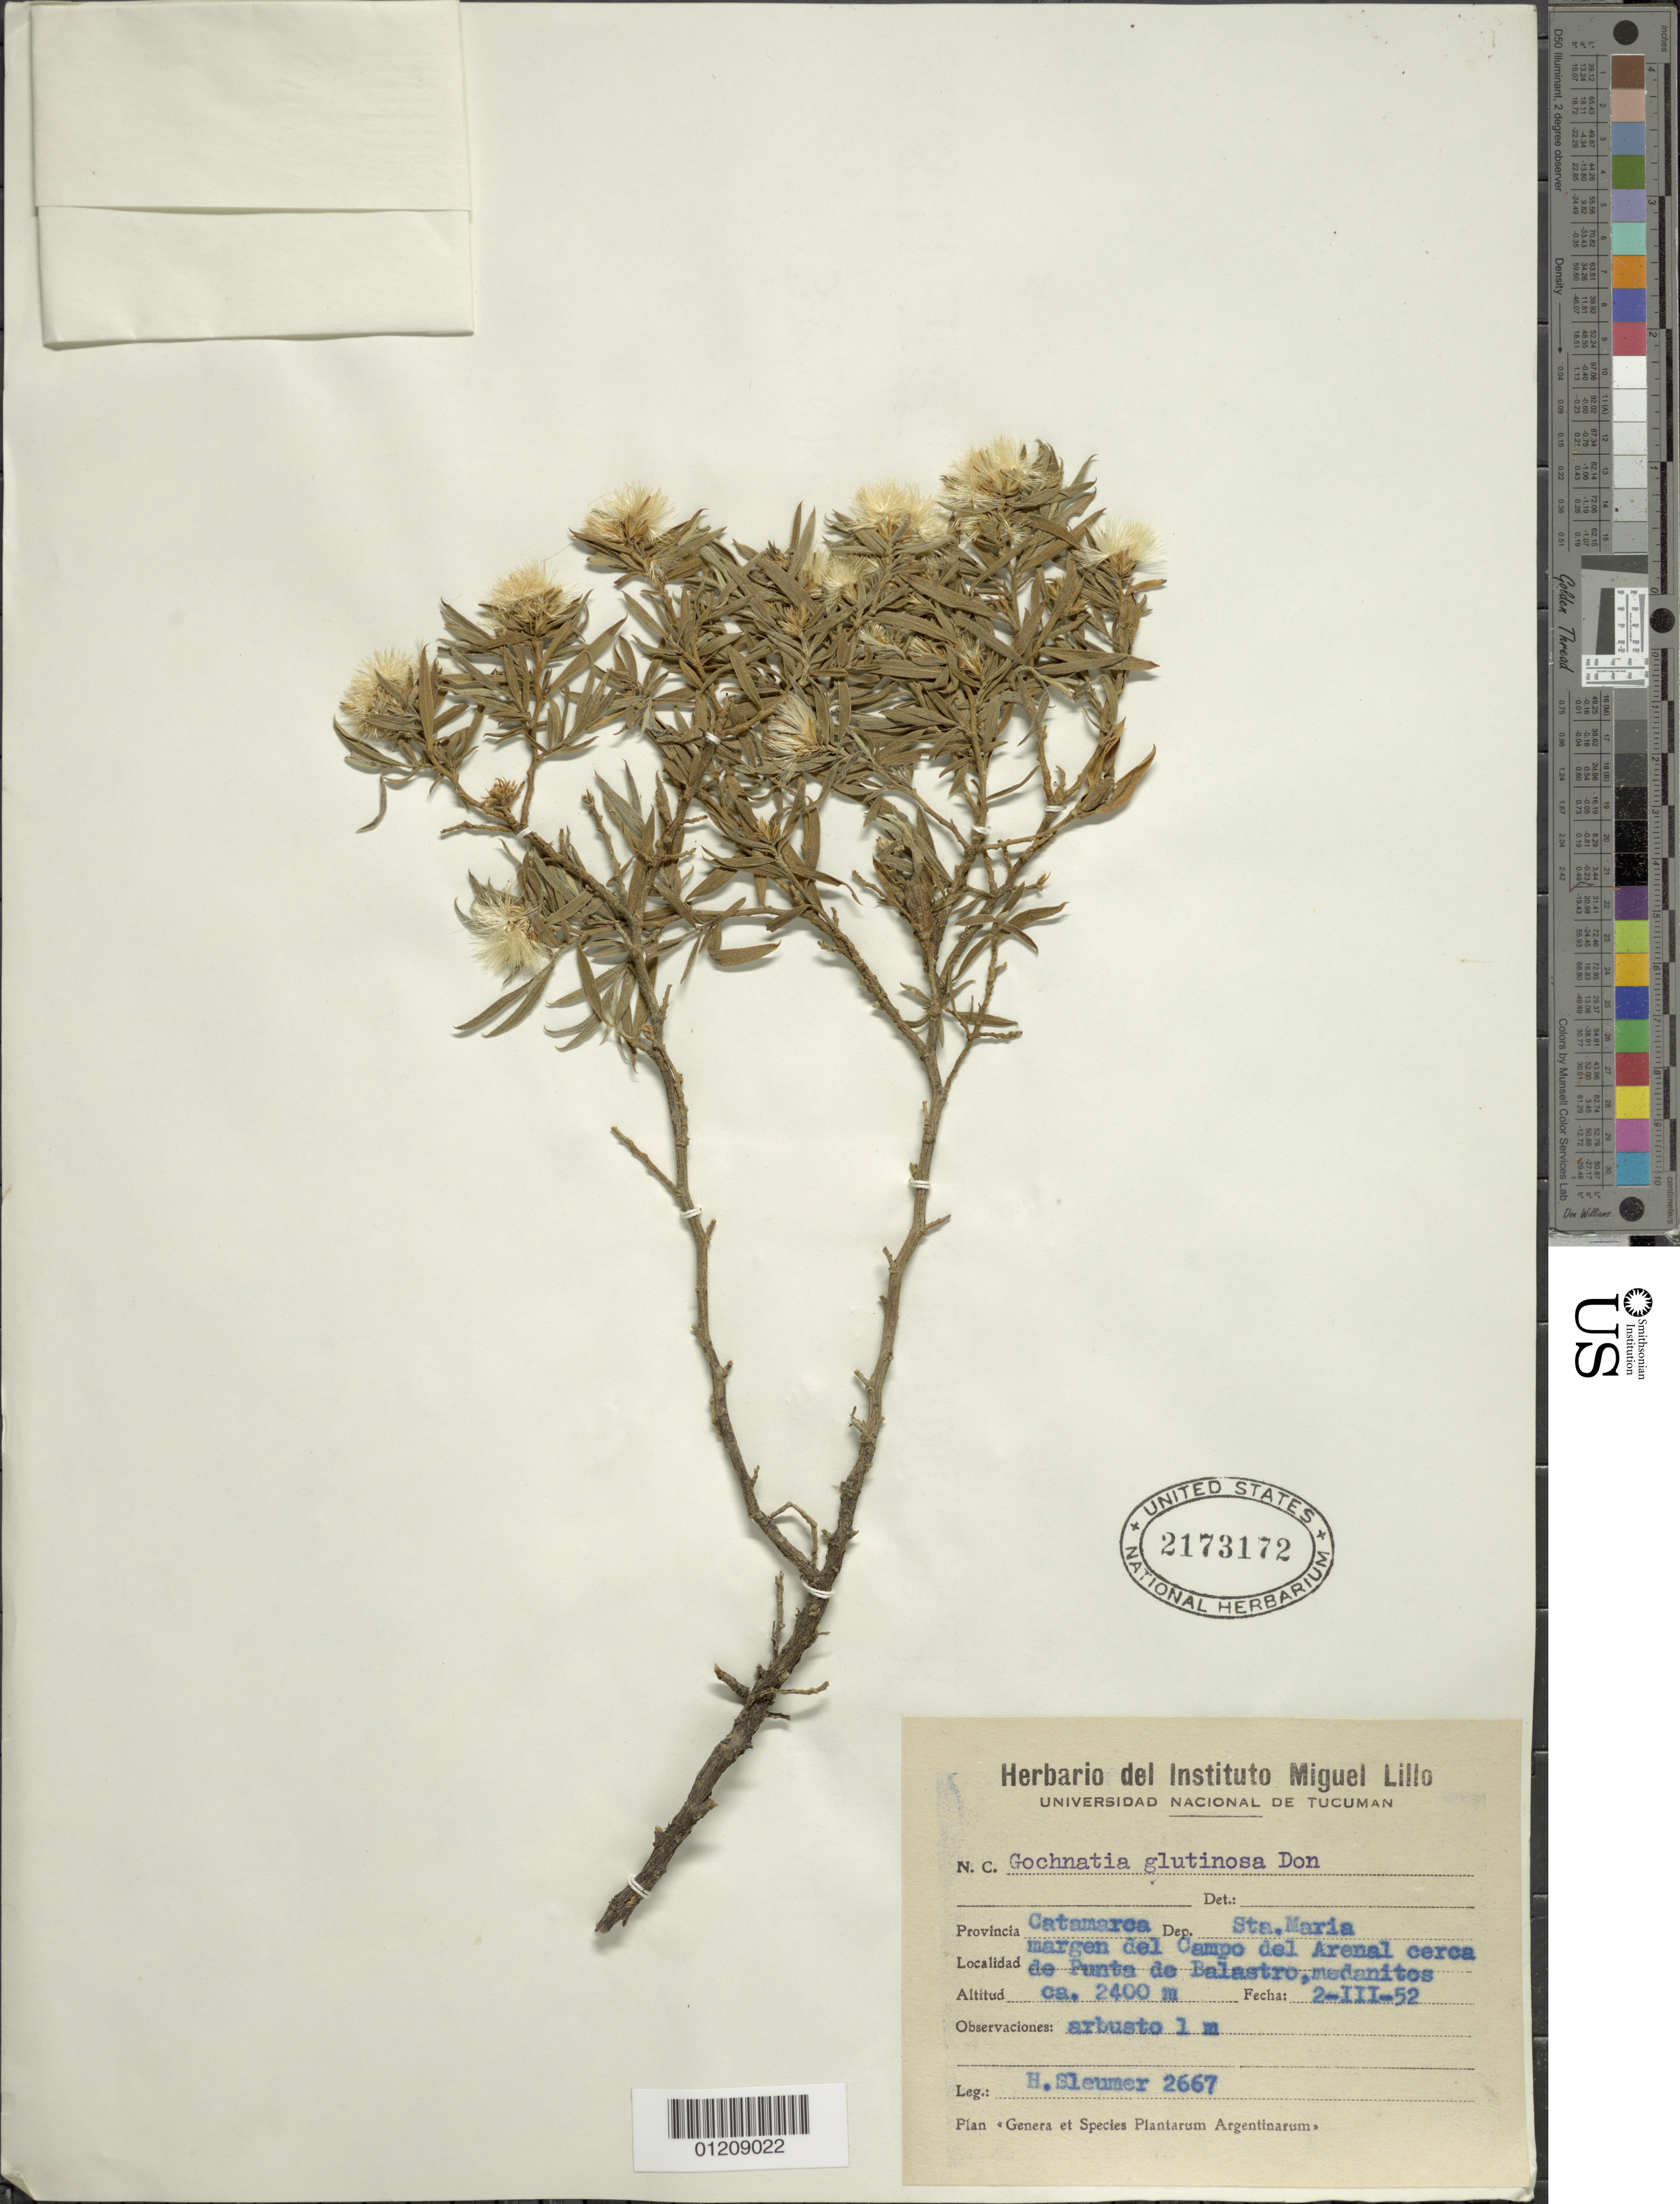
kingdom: Plantae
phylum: Tracheophyta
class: Magnoliopsida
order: Asterales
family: Asteraceae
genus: Pentaphorus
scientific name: Pentaphorus glutinosus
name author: D. Don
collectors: H. O. Sleumer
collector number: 2667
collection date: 1952-03-02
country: Argentina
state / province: Catamarca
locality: Dept. Sta. Maria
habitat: margen del campo del arenal cerca de Punta de Balastro, medanitos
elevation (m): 2400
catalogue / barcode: US 2173172